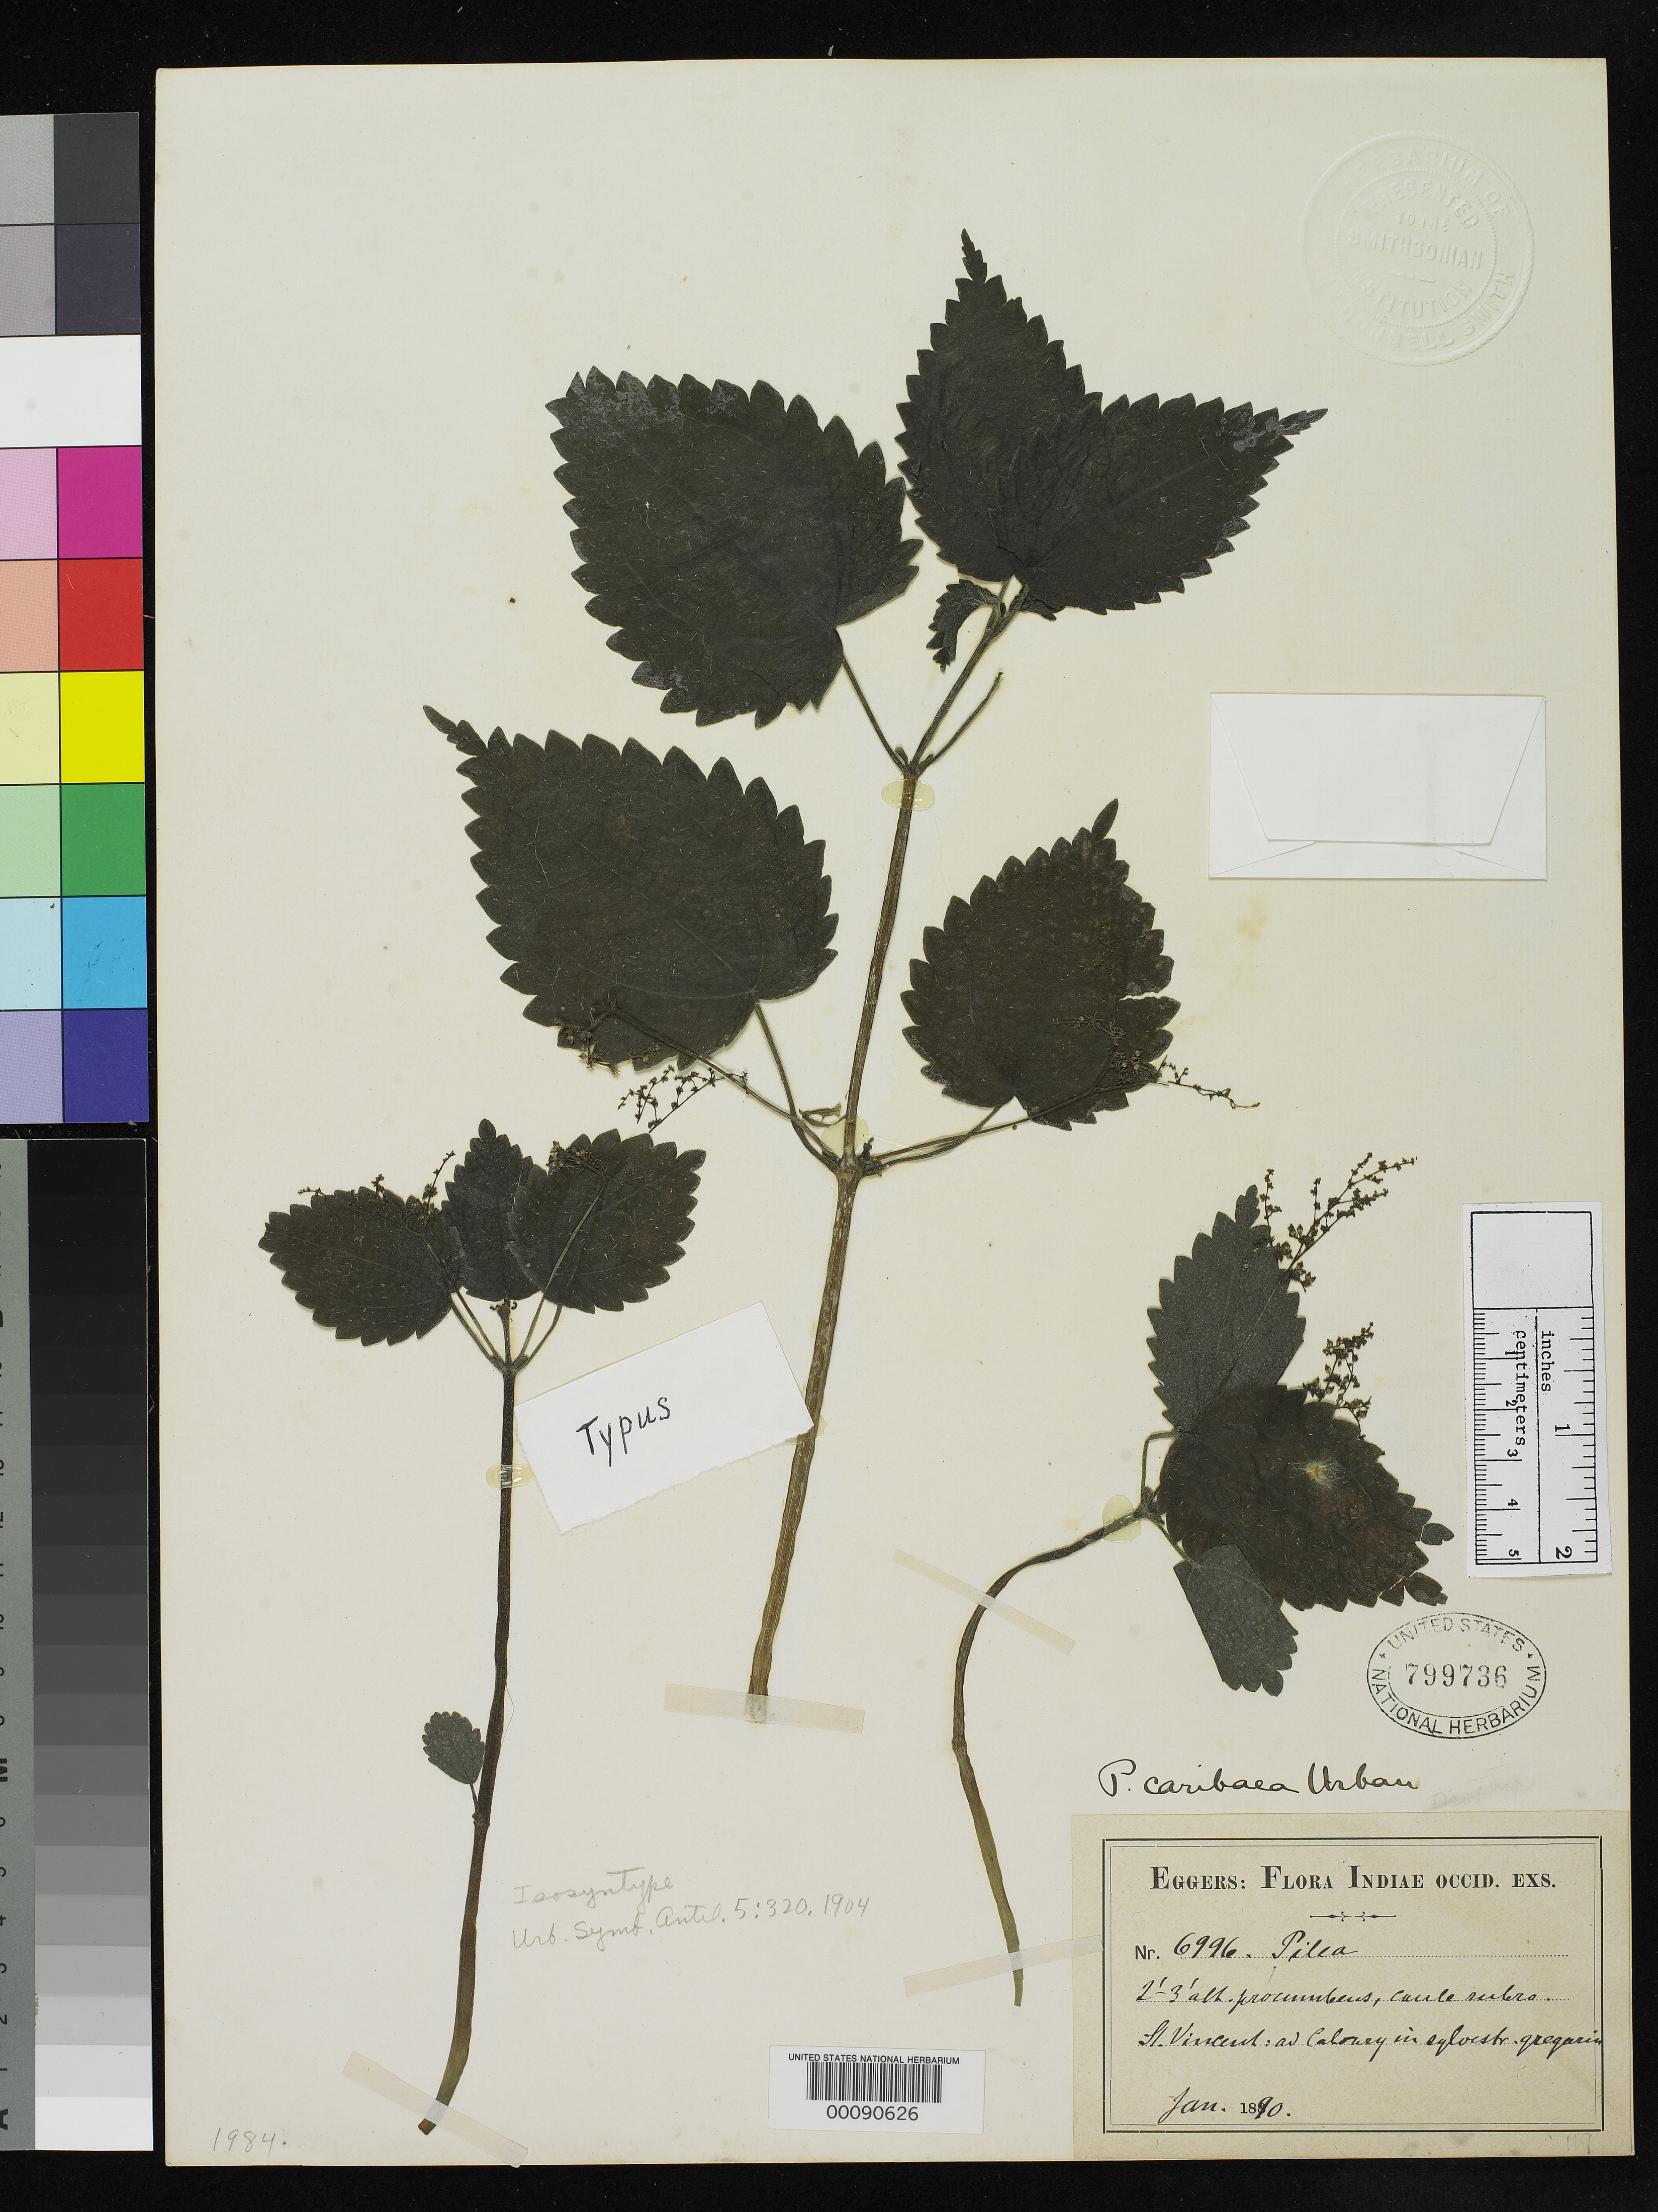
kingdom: Plantae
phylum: Tracheophyta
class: Magnoliopsida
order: Rosales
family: Urticaceae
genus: Pilea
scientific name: Pilea caribaea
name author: Urb.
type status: Isosyntype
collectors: H. F. A. von Eggers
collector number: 6996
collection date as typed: Jan 1890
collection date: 1890-01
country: St. Vincent - Grenadines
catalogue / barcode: US 799736